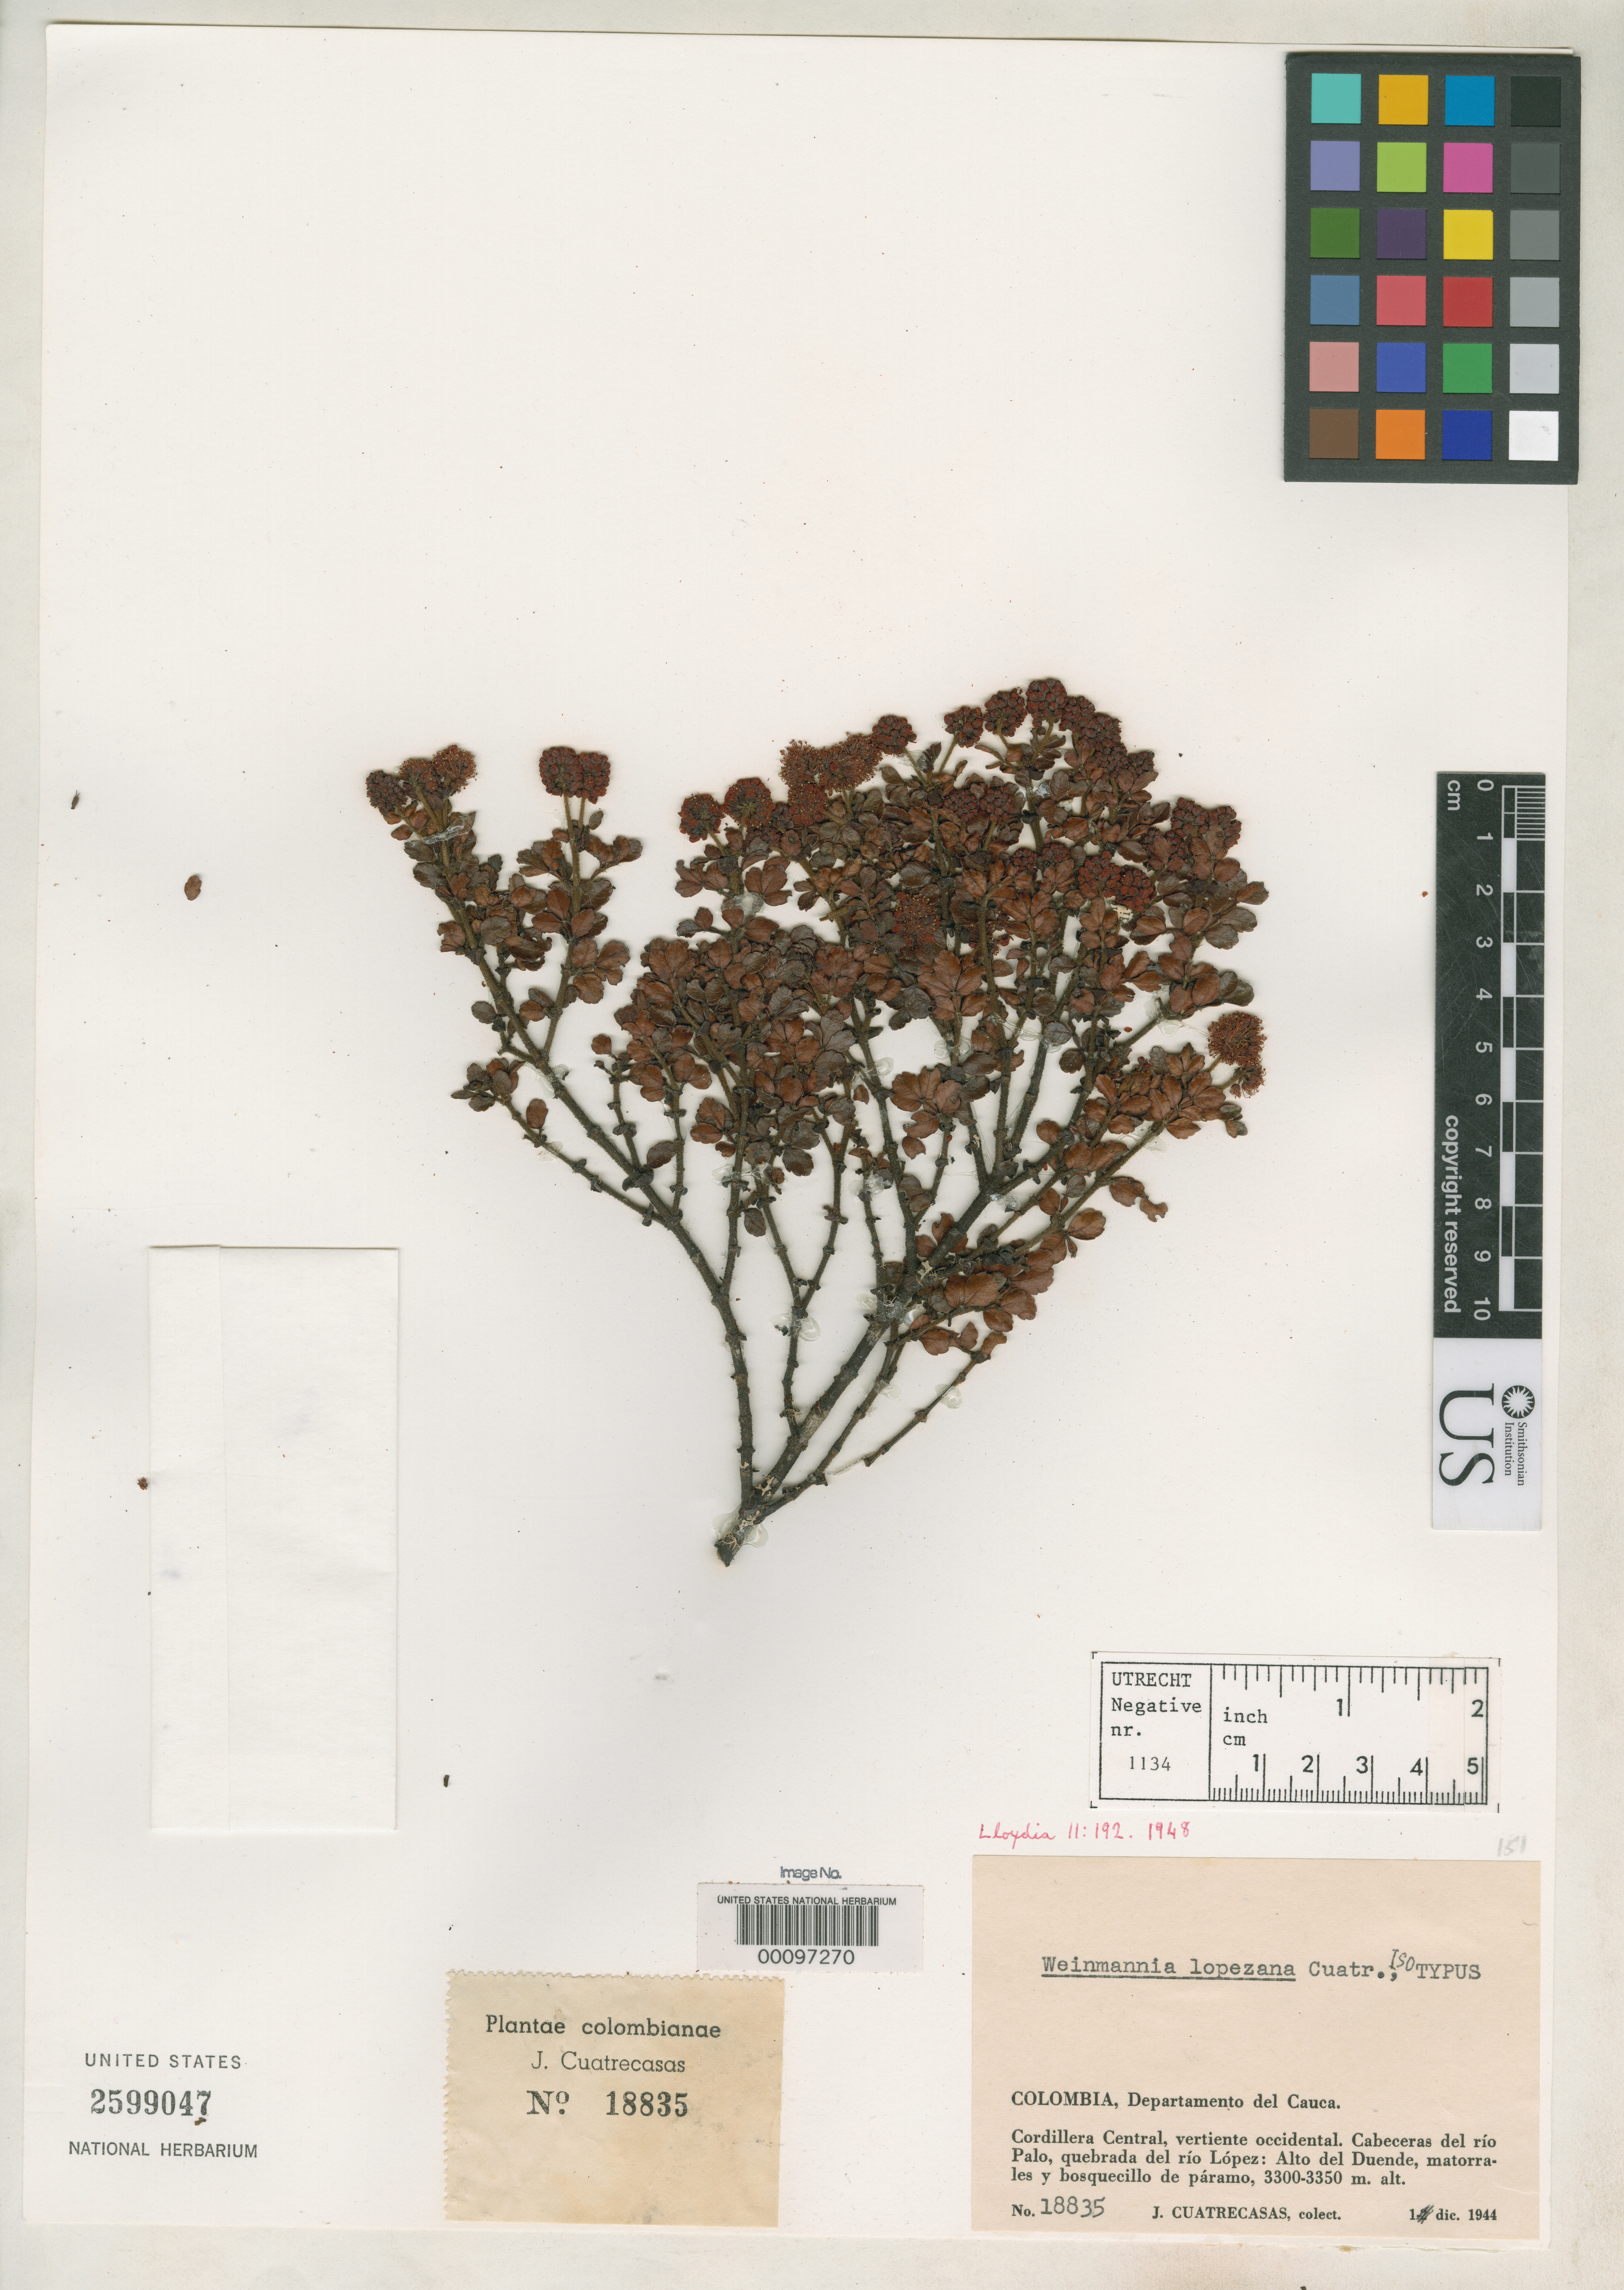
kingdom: Plantae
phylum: Tracheophyta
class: Magnoliopsida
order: Oxalidales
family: Cunoniaceae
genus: Weinmannia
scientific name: Weinmannia lopezeana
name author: Cuatrec.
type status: Isotype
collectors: J. Cuatrecasas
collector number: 18835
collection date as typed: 01 Dec 1944 to 02 Dec 1944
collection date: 1944-12-01/1944-12-02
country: Colombia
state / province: Cauca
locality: Cordillera Central, Vertiente Occidental, Cabecera del Rio Palo, Quebrada del Rio Lopez, Alto del Duende.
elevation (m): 3300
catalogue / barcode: US 2599047